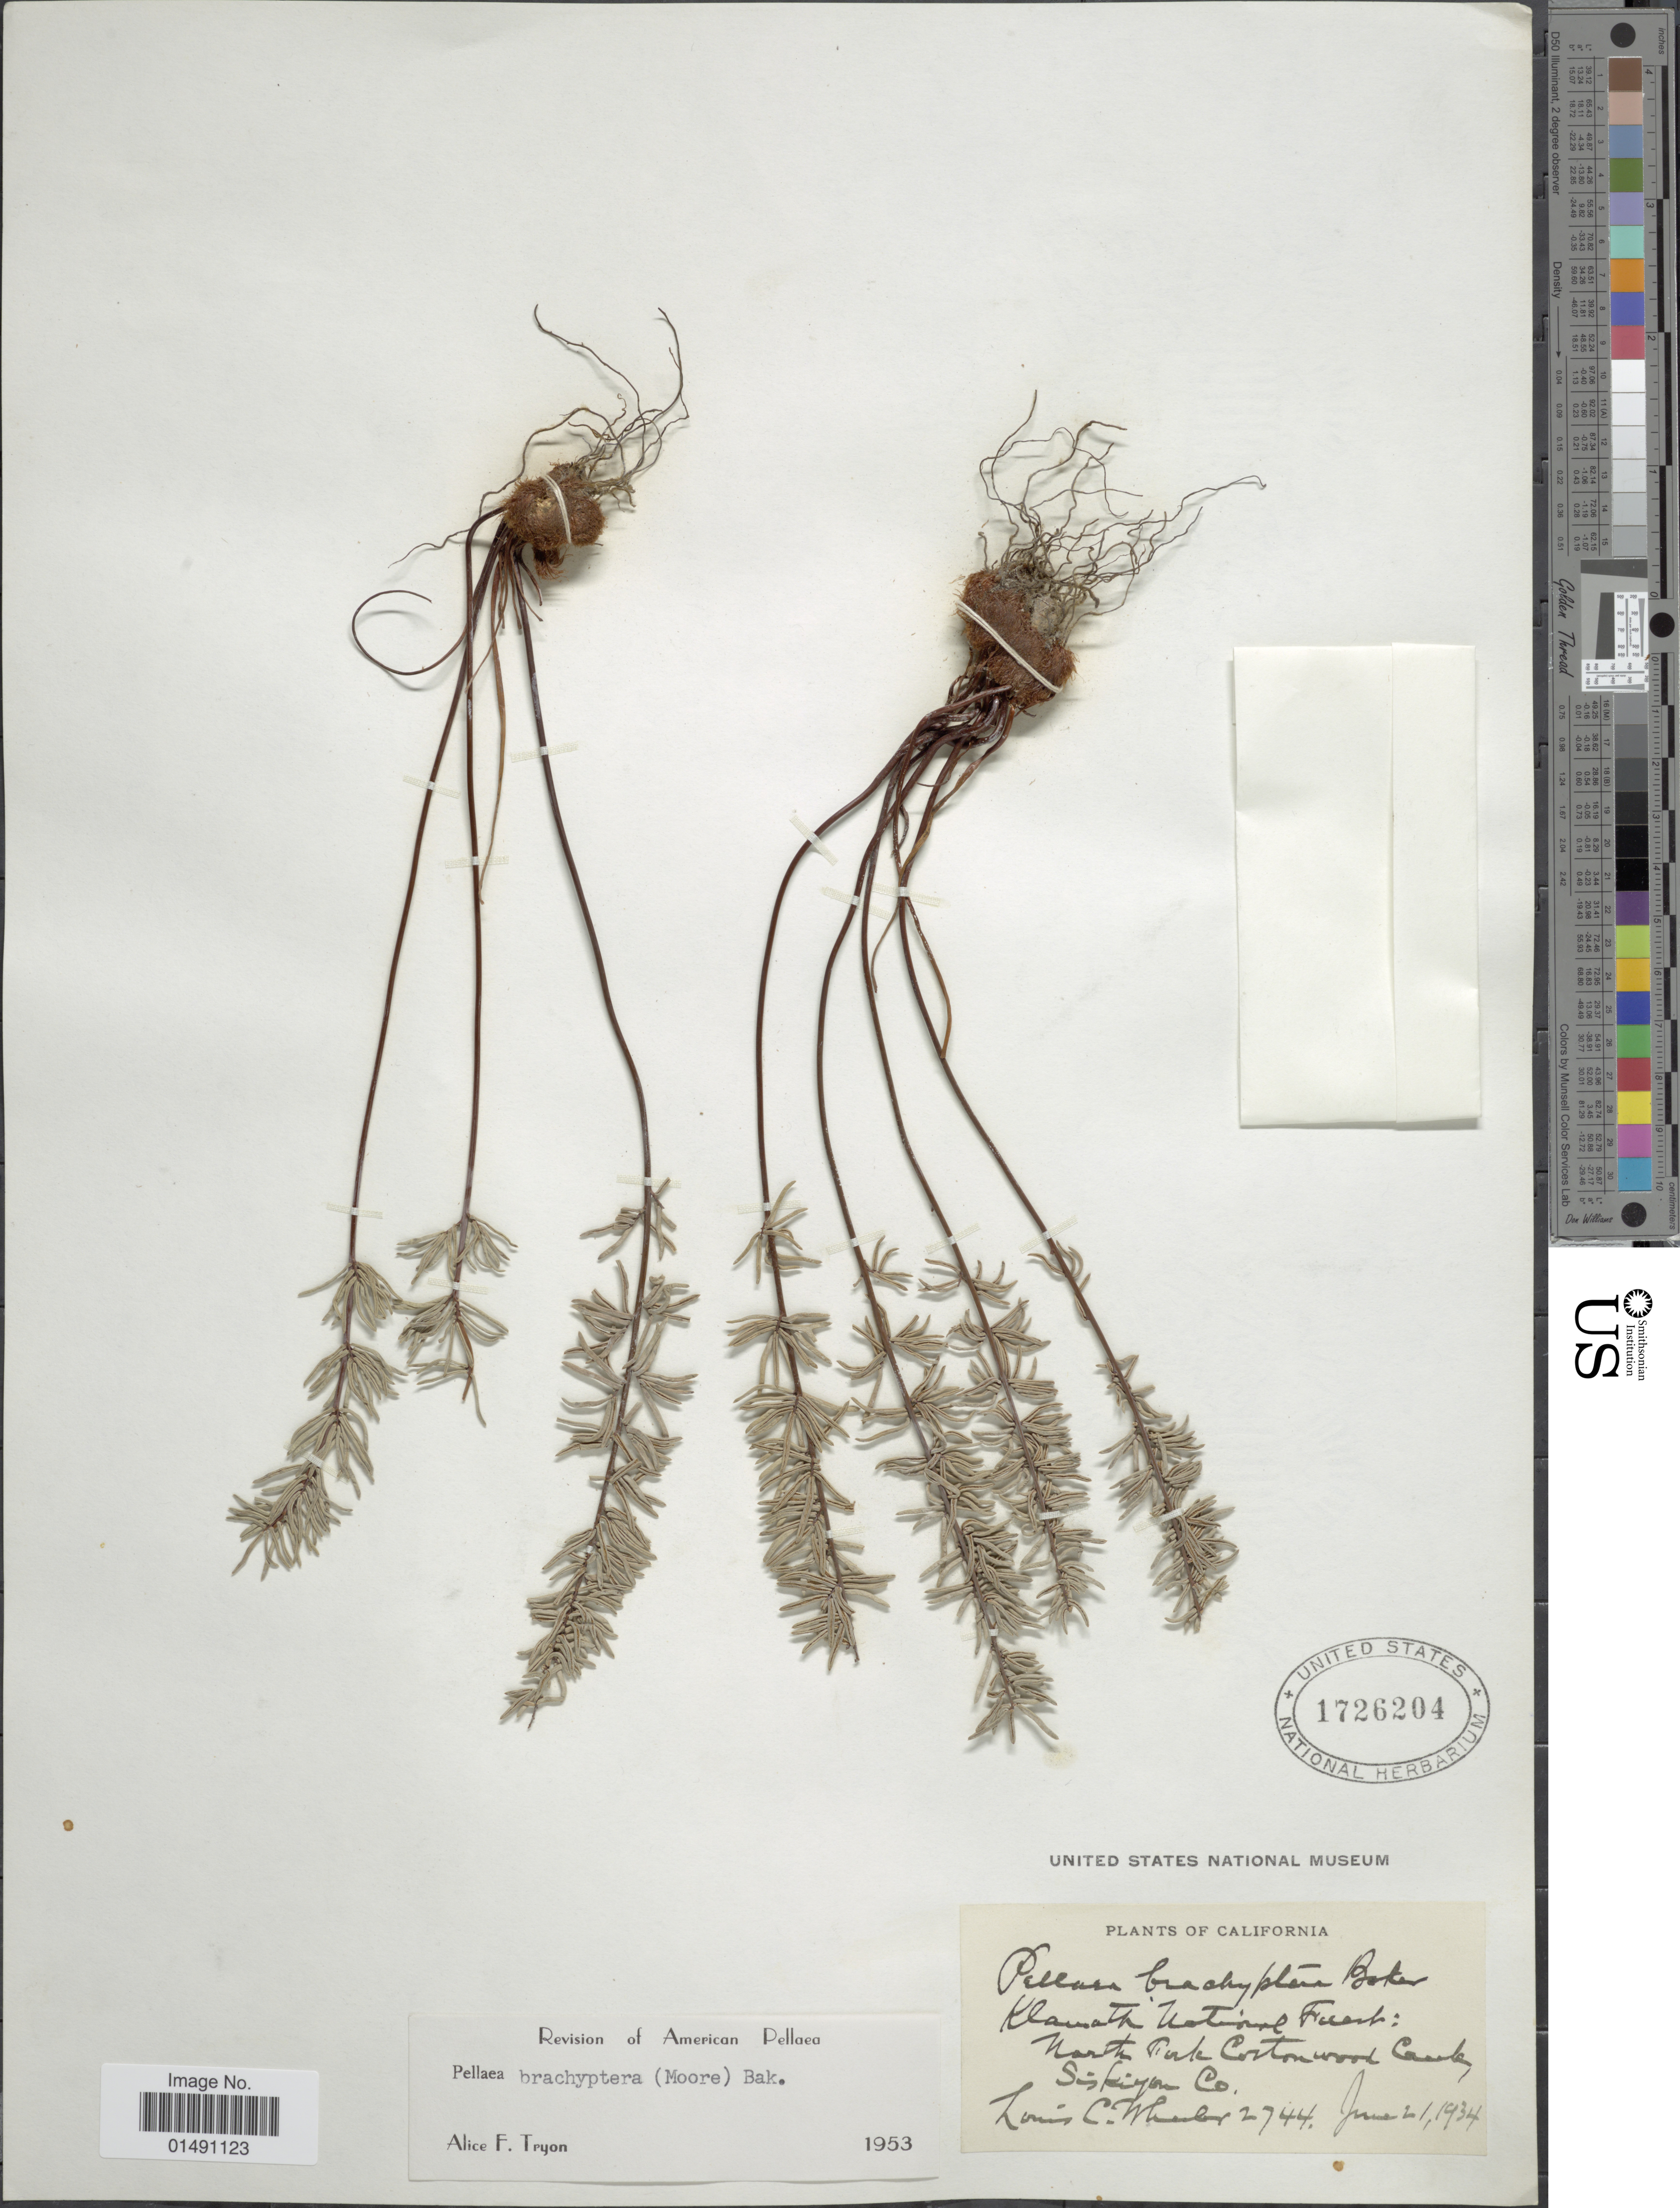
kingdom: Plantae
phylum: Tracheophyta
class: Polypodiopsida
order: Polypodiales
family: Pteridaceae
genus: Pellaea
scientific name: Pellaea brachyptera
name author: (T. Moore) Baker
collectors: L. C. Wheeler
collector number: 2744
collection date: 1934-06-21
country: United States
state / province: California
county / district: Siskiyou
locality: Klamath National Forest North Park Cottonwood Creek Siskiyou Co.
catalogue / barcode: US 1726204